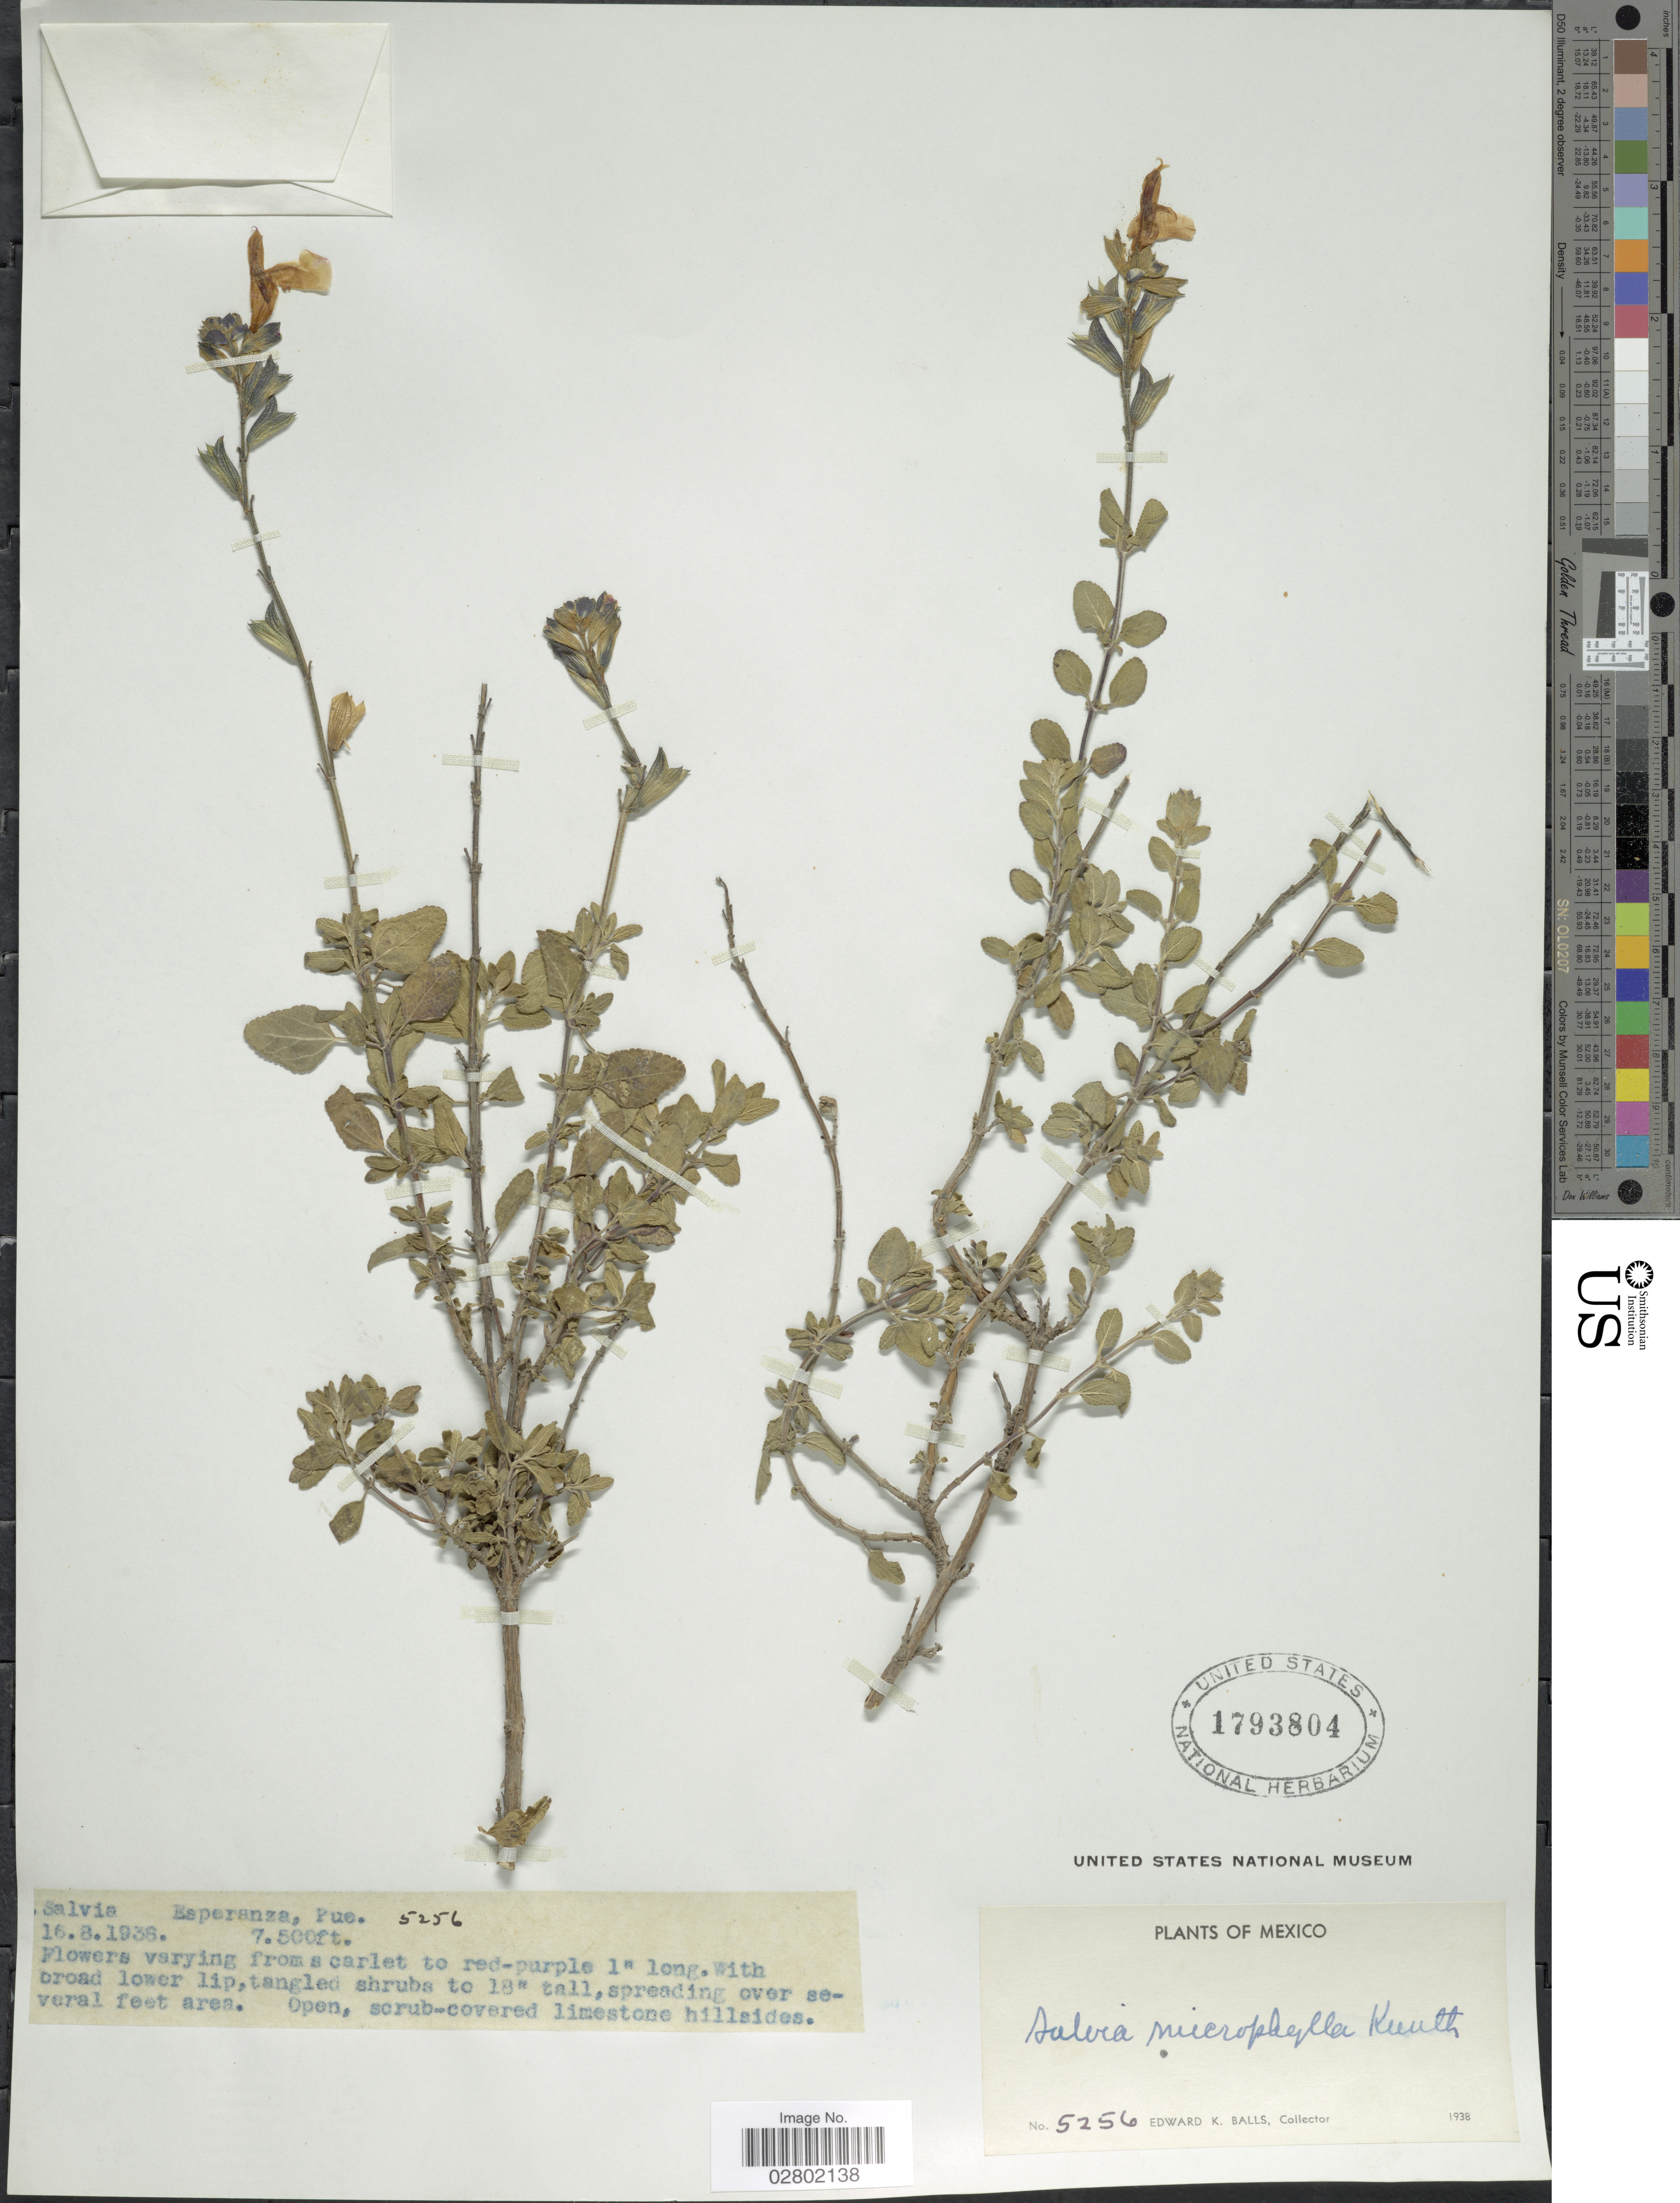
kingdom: Plantae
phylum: Tracheophyta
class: Magnoliopsida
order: Lamiales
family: Lamiaceae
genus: Salvia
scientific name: Salvia microphylla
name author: Kunth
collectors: E. K. Balls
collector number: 5256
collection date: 1938-08-16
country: Mexico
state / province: Puebla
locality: Esperanza, Pue.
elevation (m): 2286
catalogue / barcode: US 1793804